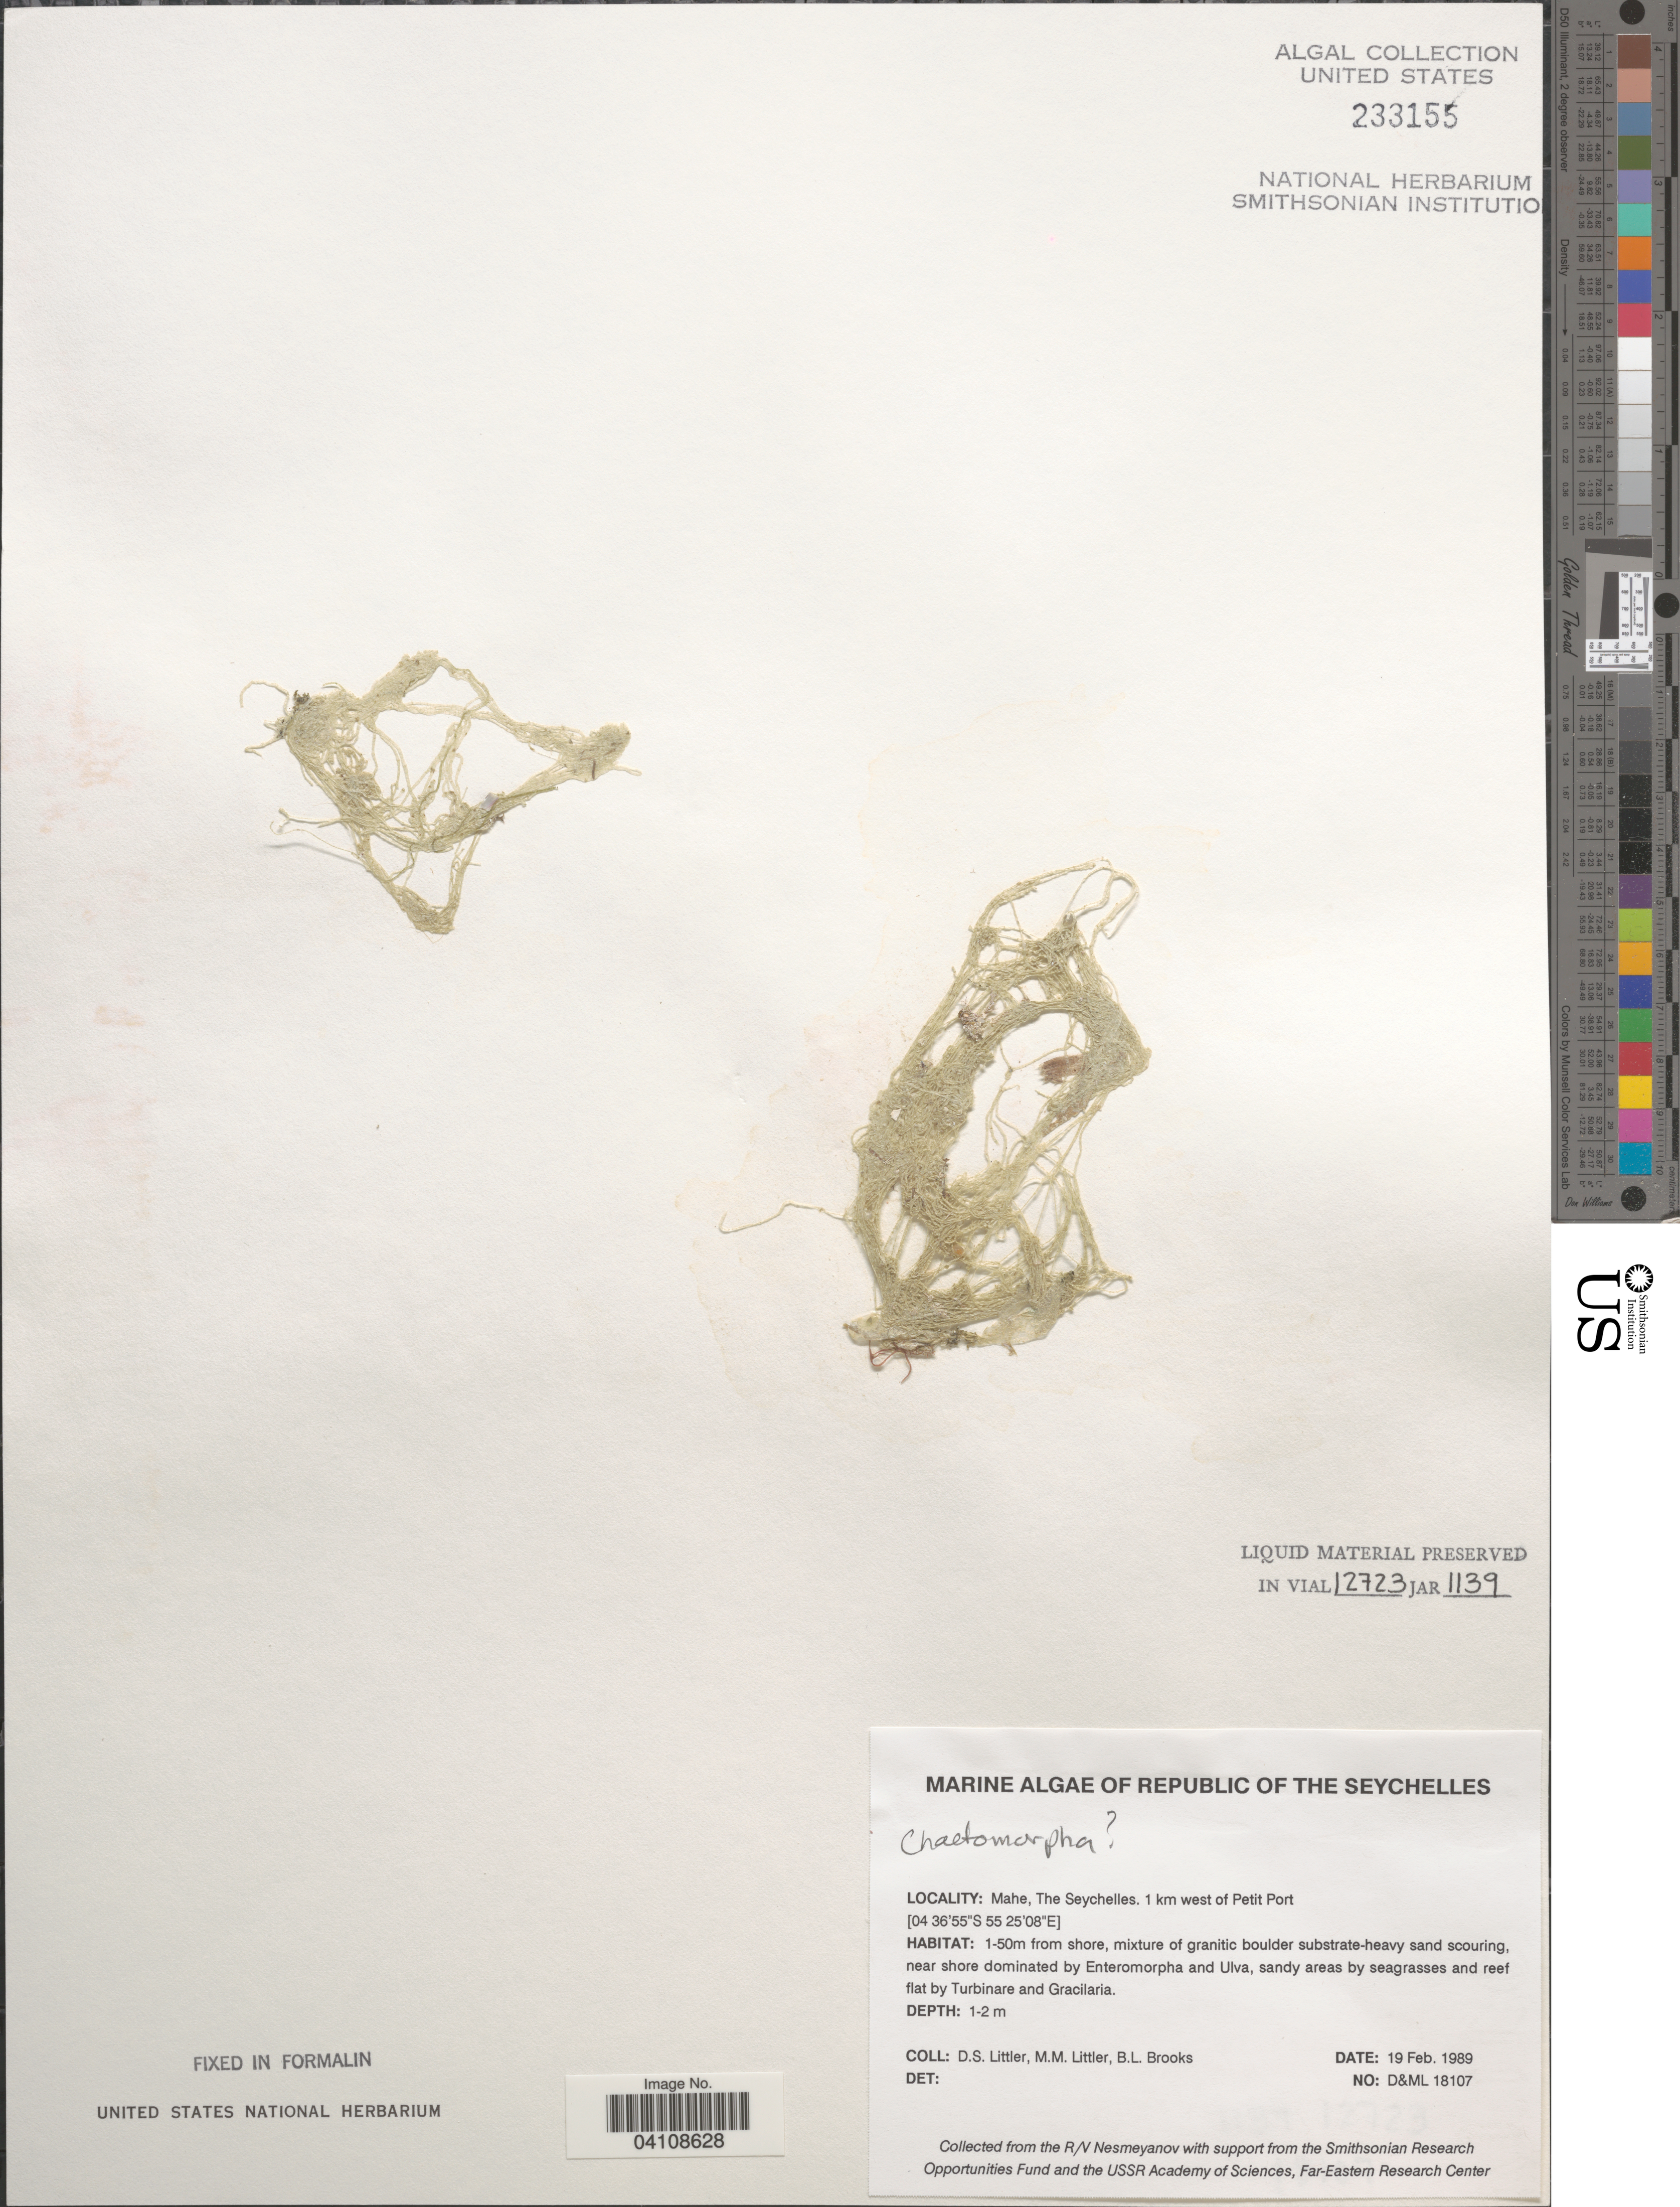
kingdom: Plantae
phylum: Chlorophyta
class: Ulvophyceae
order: Cladophorales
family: Cladophoraceae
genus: Chaetomorpha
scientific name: Chaetomorpha sp.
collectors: D. S. Littler & B. Brooks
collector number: D&ML18107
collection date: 1989-02-19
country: Seychelles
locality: Republic of The Seychelles. Mahe. 1 km west of Petit Port. 1-50m from shore.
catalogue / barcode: US 233155